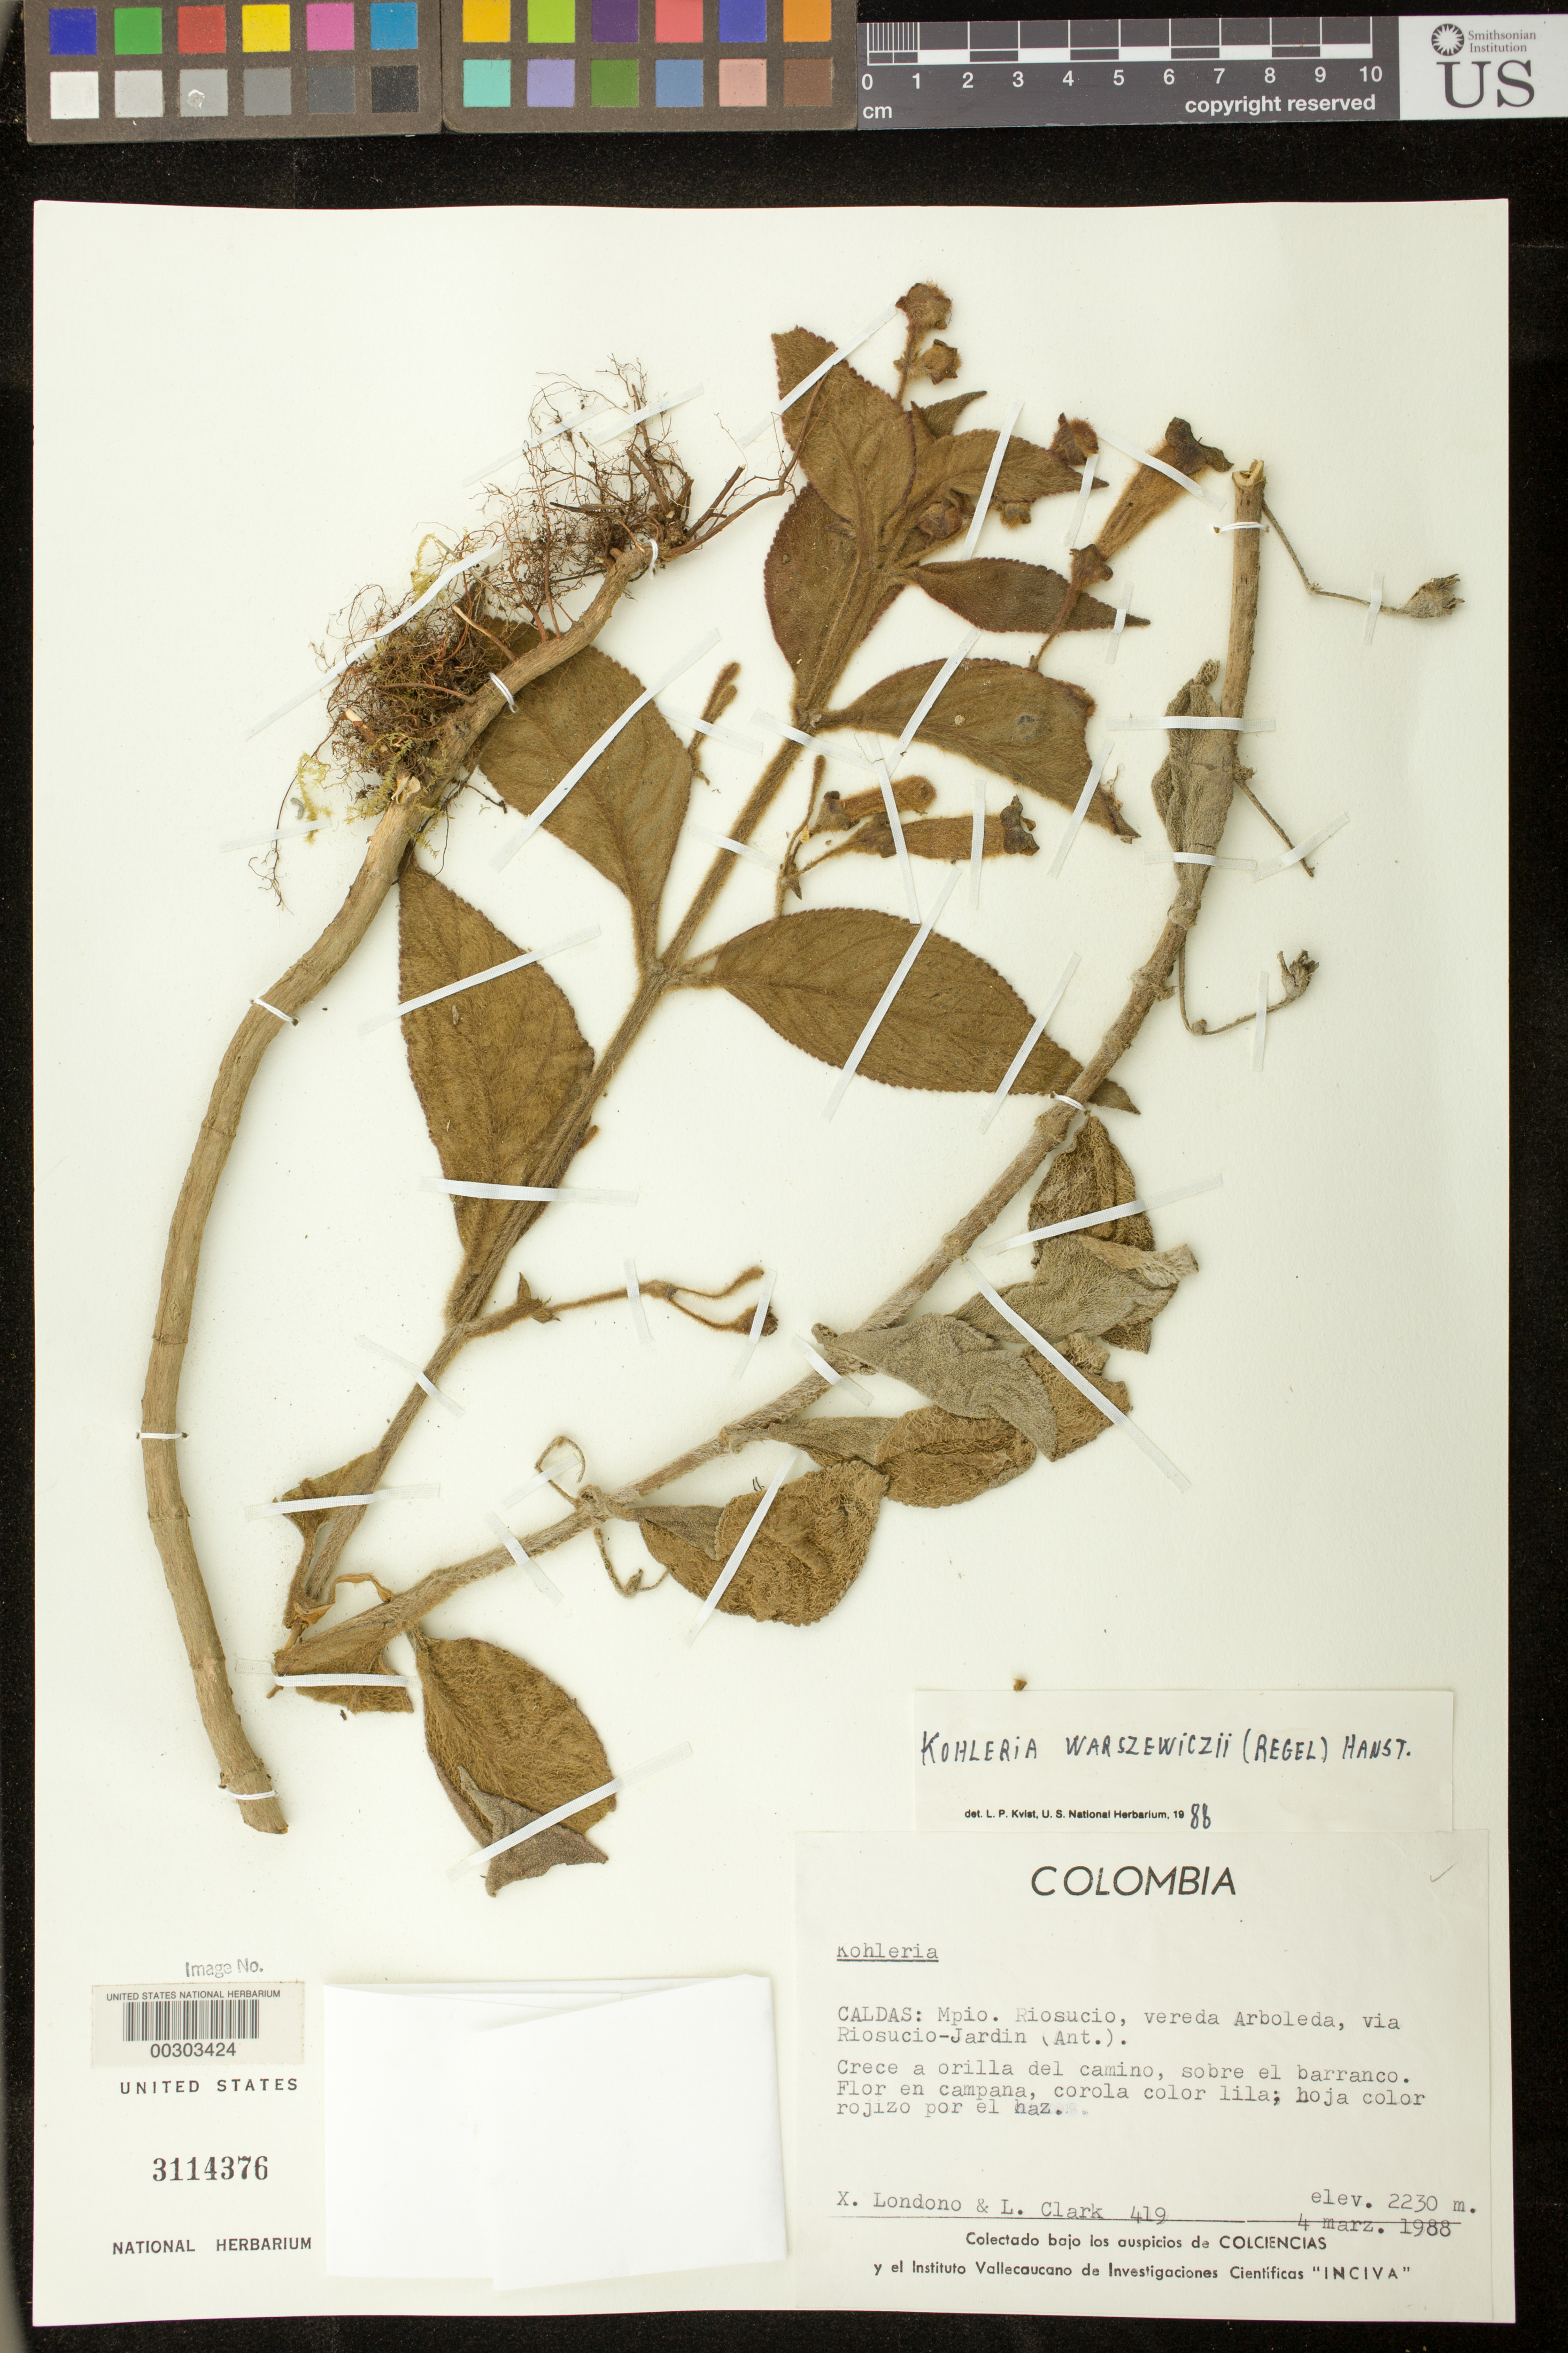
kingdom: Plantae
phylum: Tracheophyta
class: Magnoliopsida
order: Lamiales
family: Gesneriaceae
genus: Kohleria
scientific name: Kohleria warszewiczii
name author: (Regel) Hanst.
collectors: X. Londoño & L. G. Clark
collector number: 419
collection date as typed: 04 Mar 1988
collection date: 1988-03-04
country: Colombia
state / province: Caldas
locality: Mun. of Riosucio, vereda Arboleda, via Riosucio-Jardin (Ant.)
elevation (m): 2230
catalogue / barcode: US 3114376